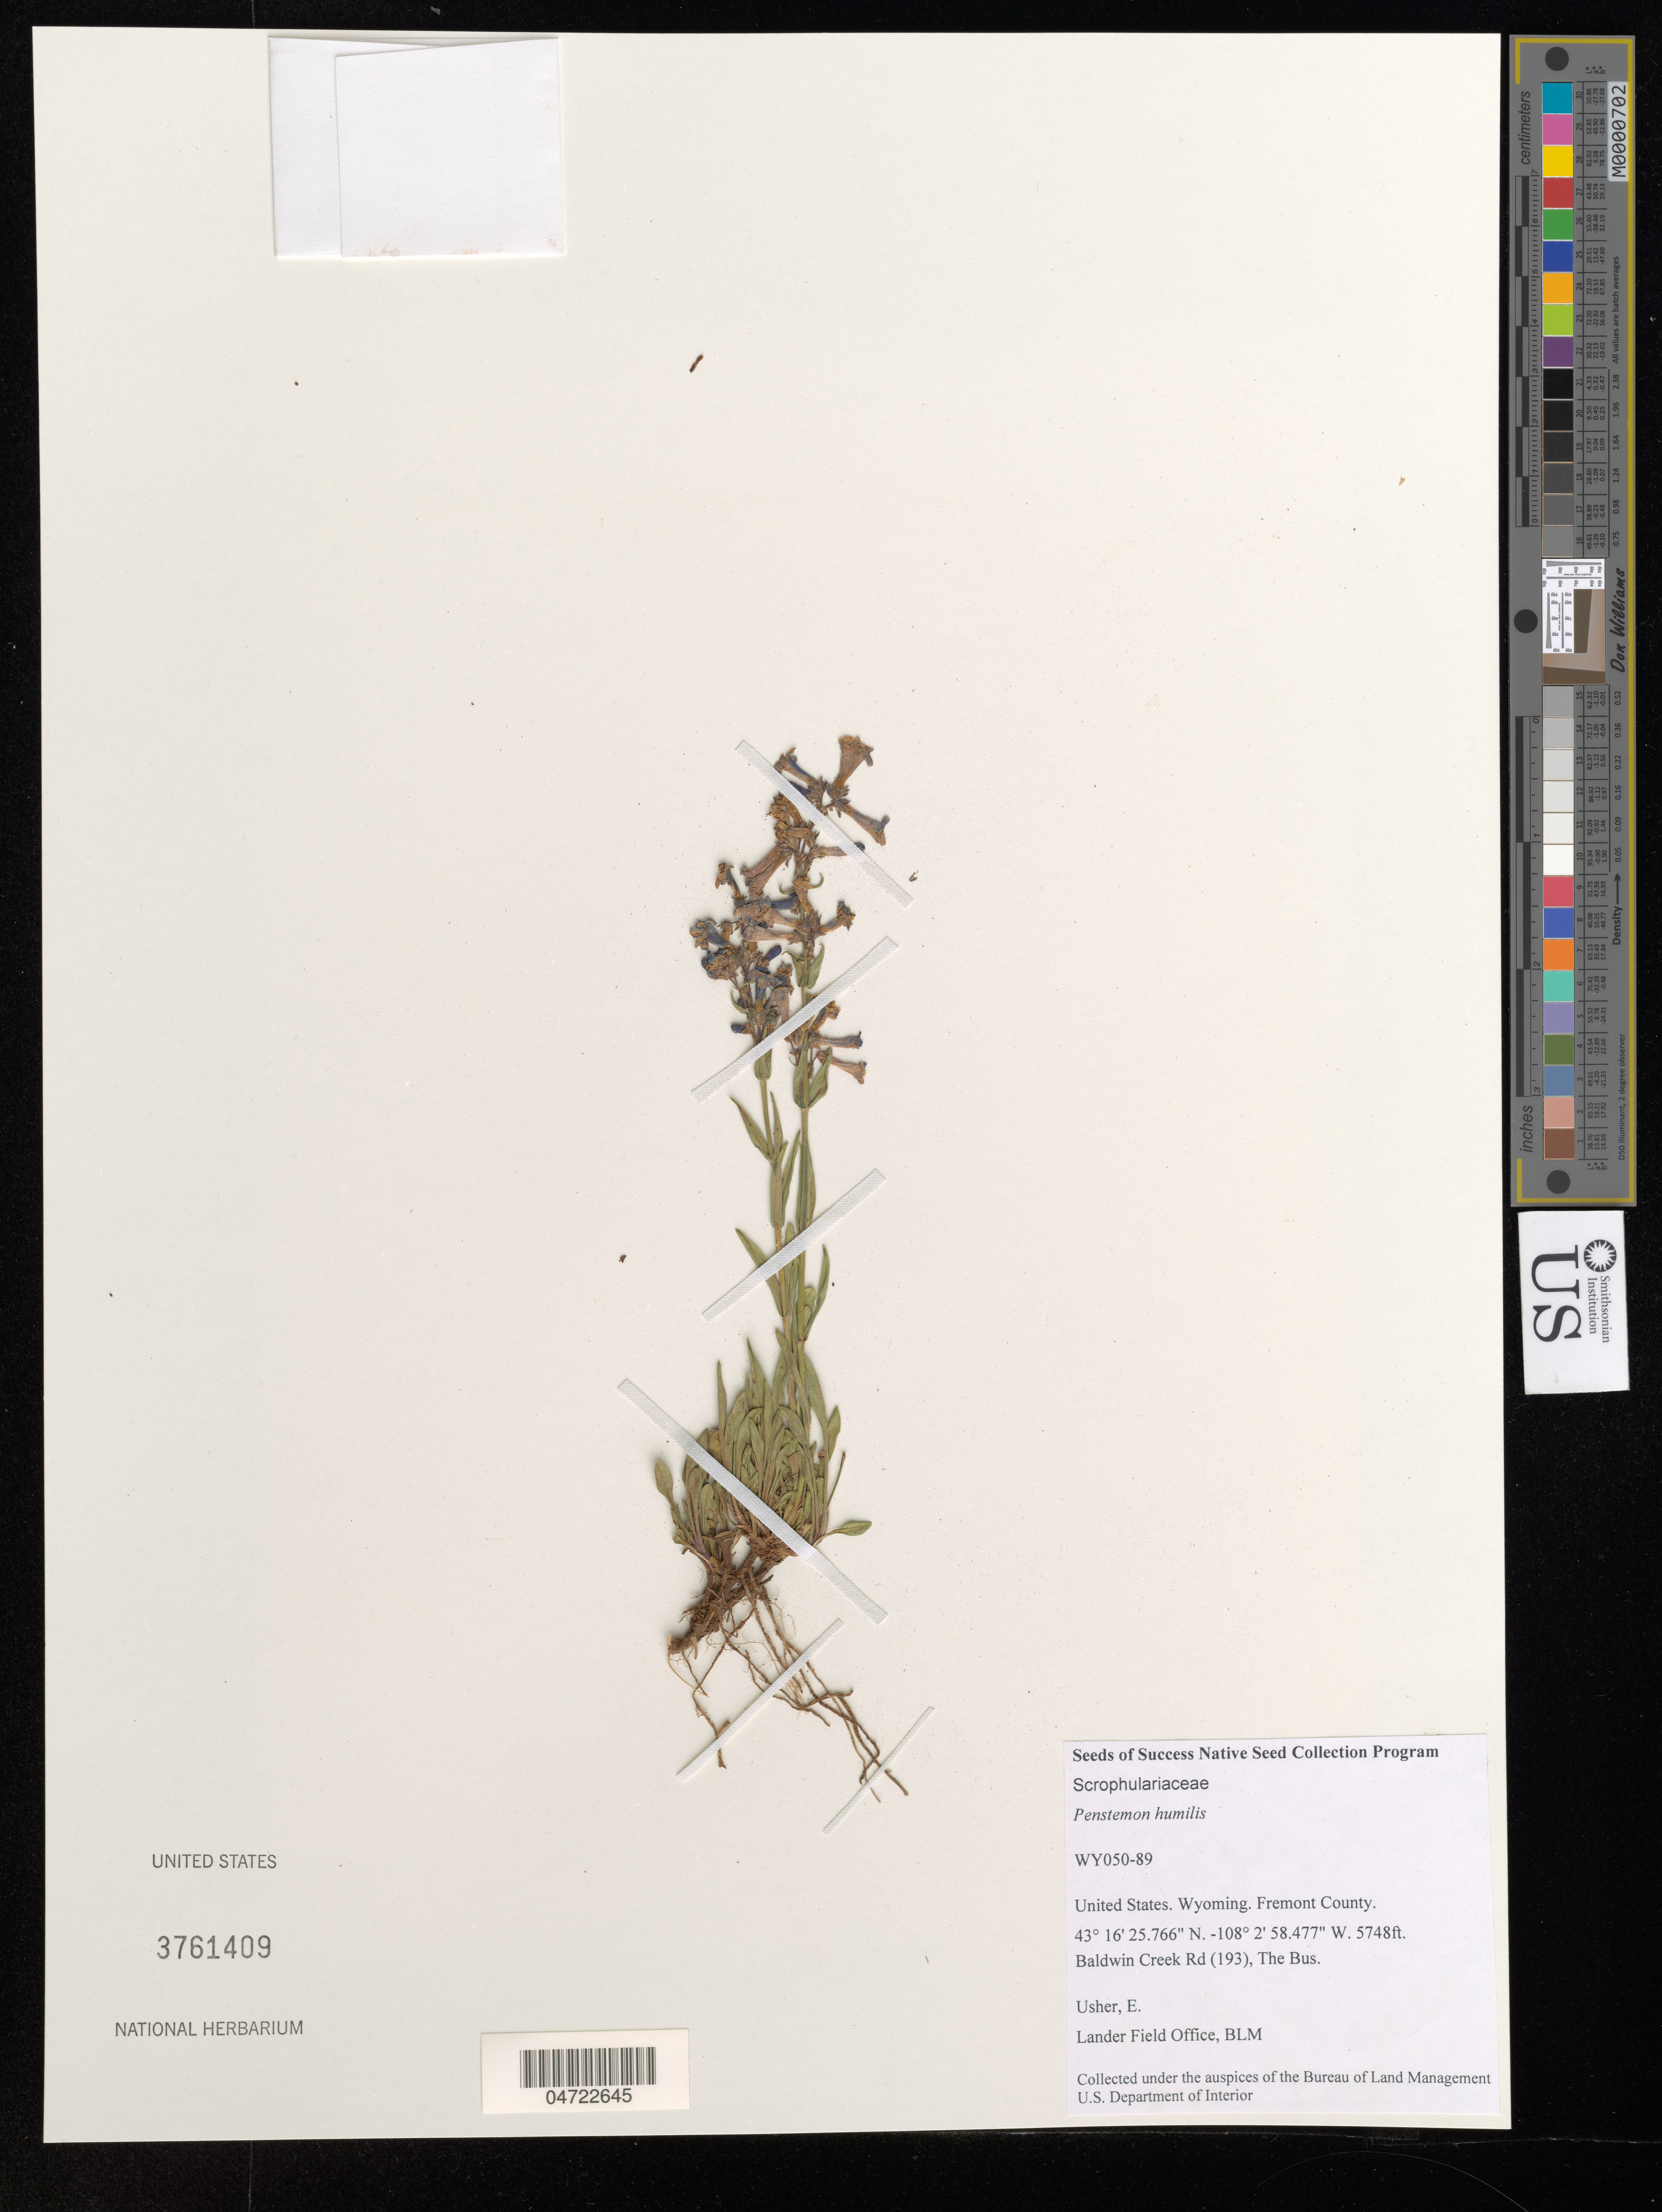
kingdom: Plantae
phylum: Tracheophyta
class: Magnoliopsida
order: Lamiales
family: Plantaginaceae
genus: Penstemon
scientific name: Penstemon humilis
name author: Nutt. ex A. Gray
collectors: E. Usher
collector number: WY050-89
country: United States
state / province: Wyoming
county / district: Fremont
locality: Fremont County. Baldwin Creek Rd (193), The Bus.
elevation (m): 1752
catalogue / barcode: US 3761409